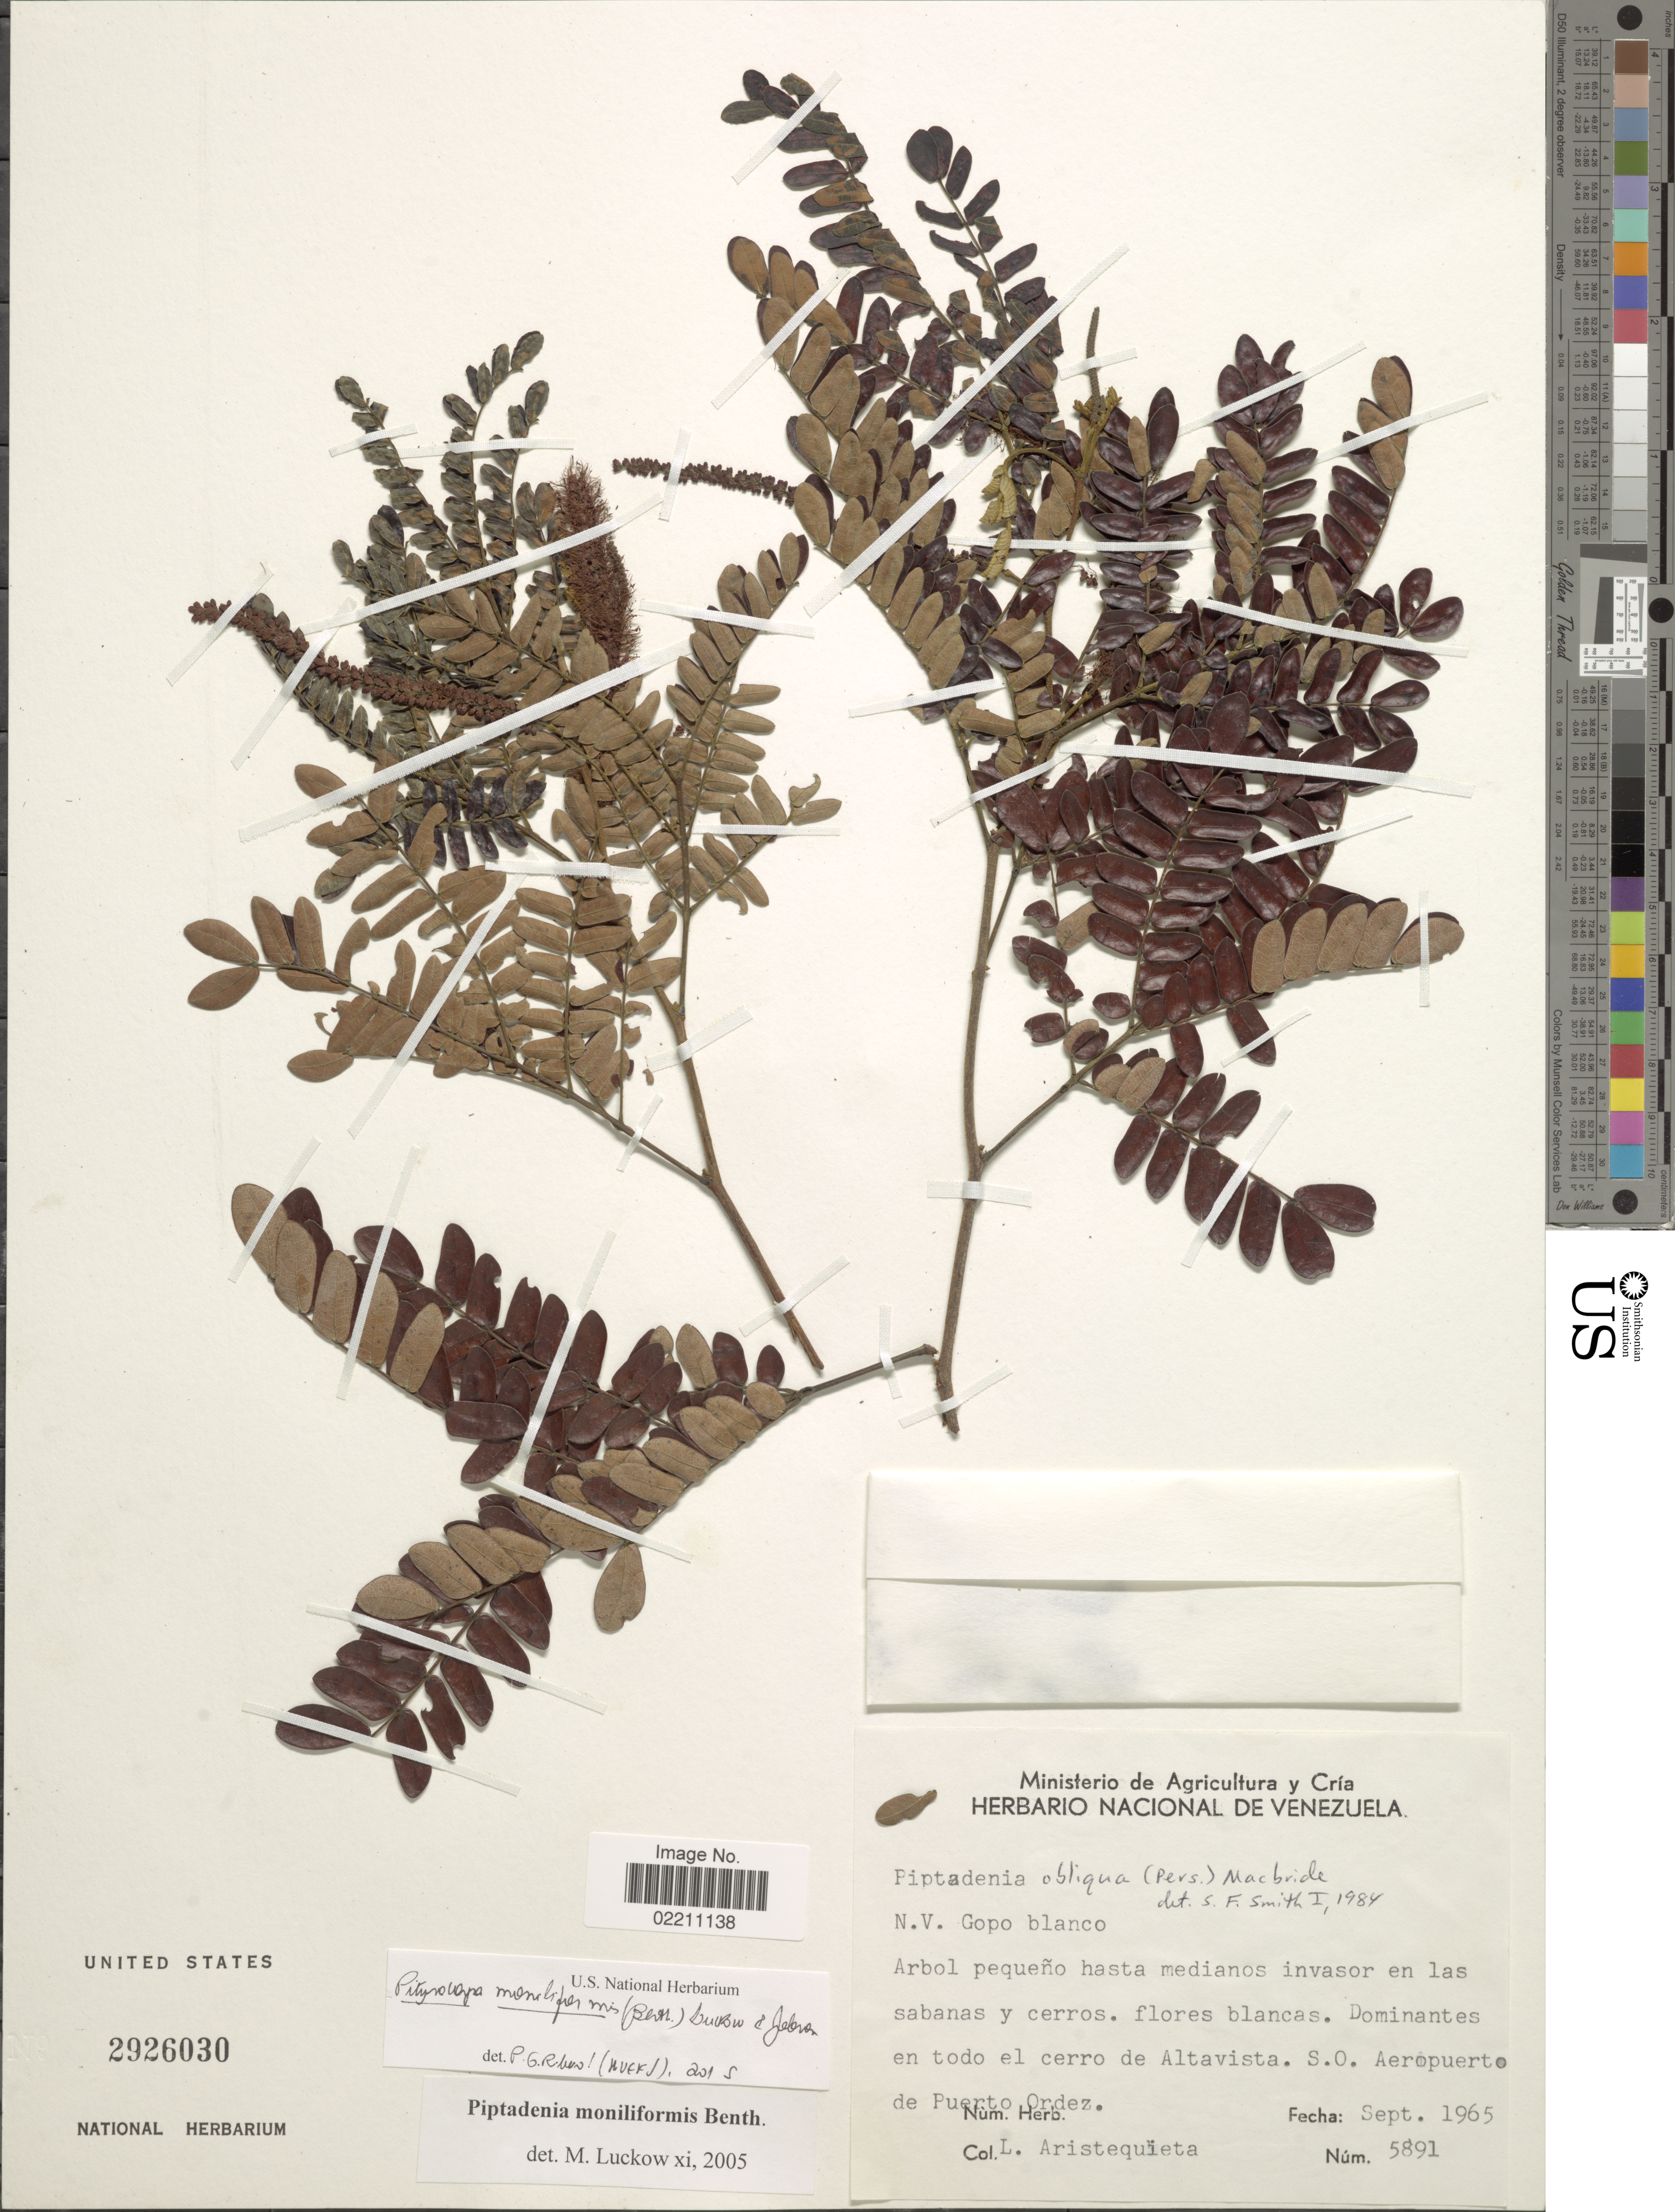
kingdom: Plantae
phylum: Tracheophyta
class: Magnoliopsida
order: Fabales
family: Fabaceae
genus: Pityrocarpa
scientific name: Pityrocarpa moniliformis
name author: (Benth.) Luckow & R. W. Jobson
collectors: L. Aristeguieta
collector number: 5891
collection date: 1965-09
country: Venezuela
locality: En todo el cerro de Altavista, S. O. Aeropuertp de Puerto Ordez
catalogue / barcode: US 2926030